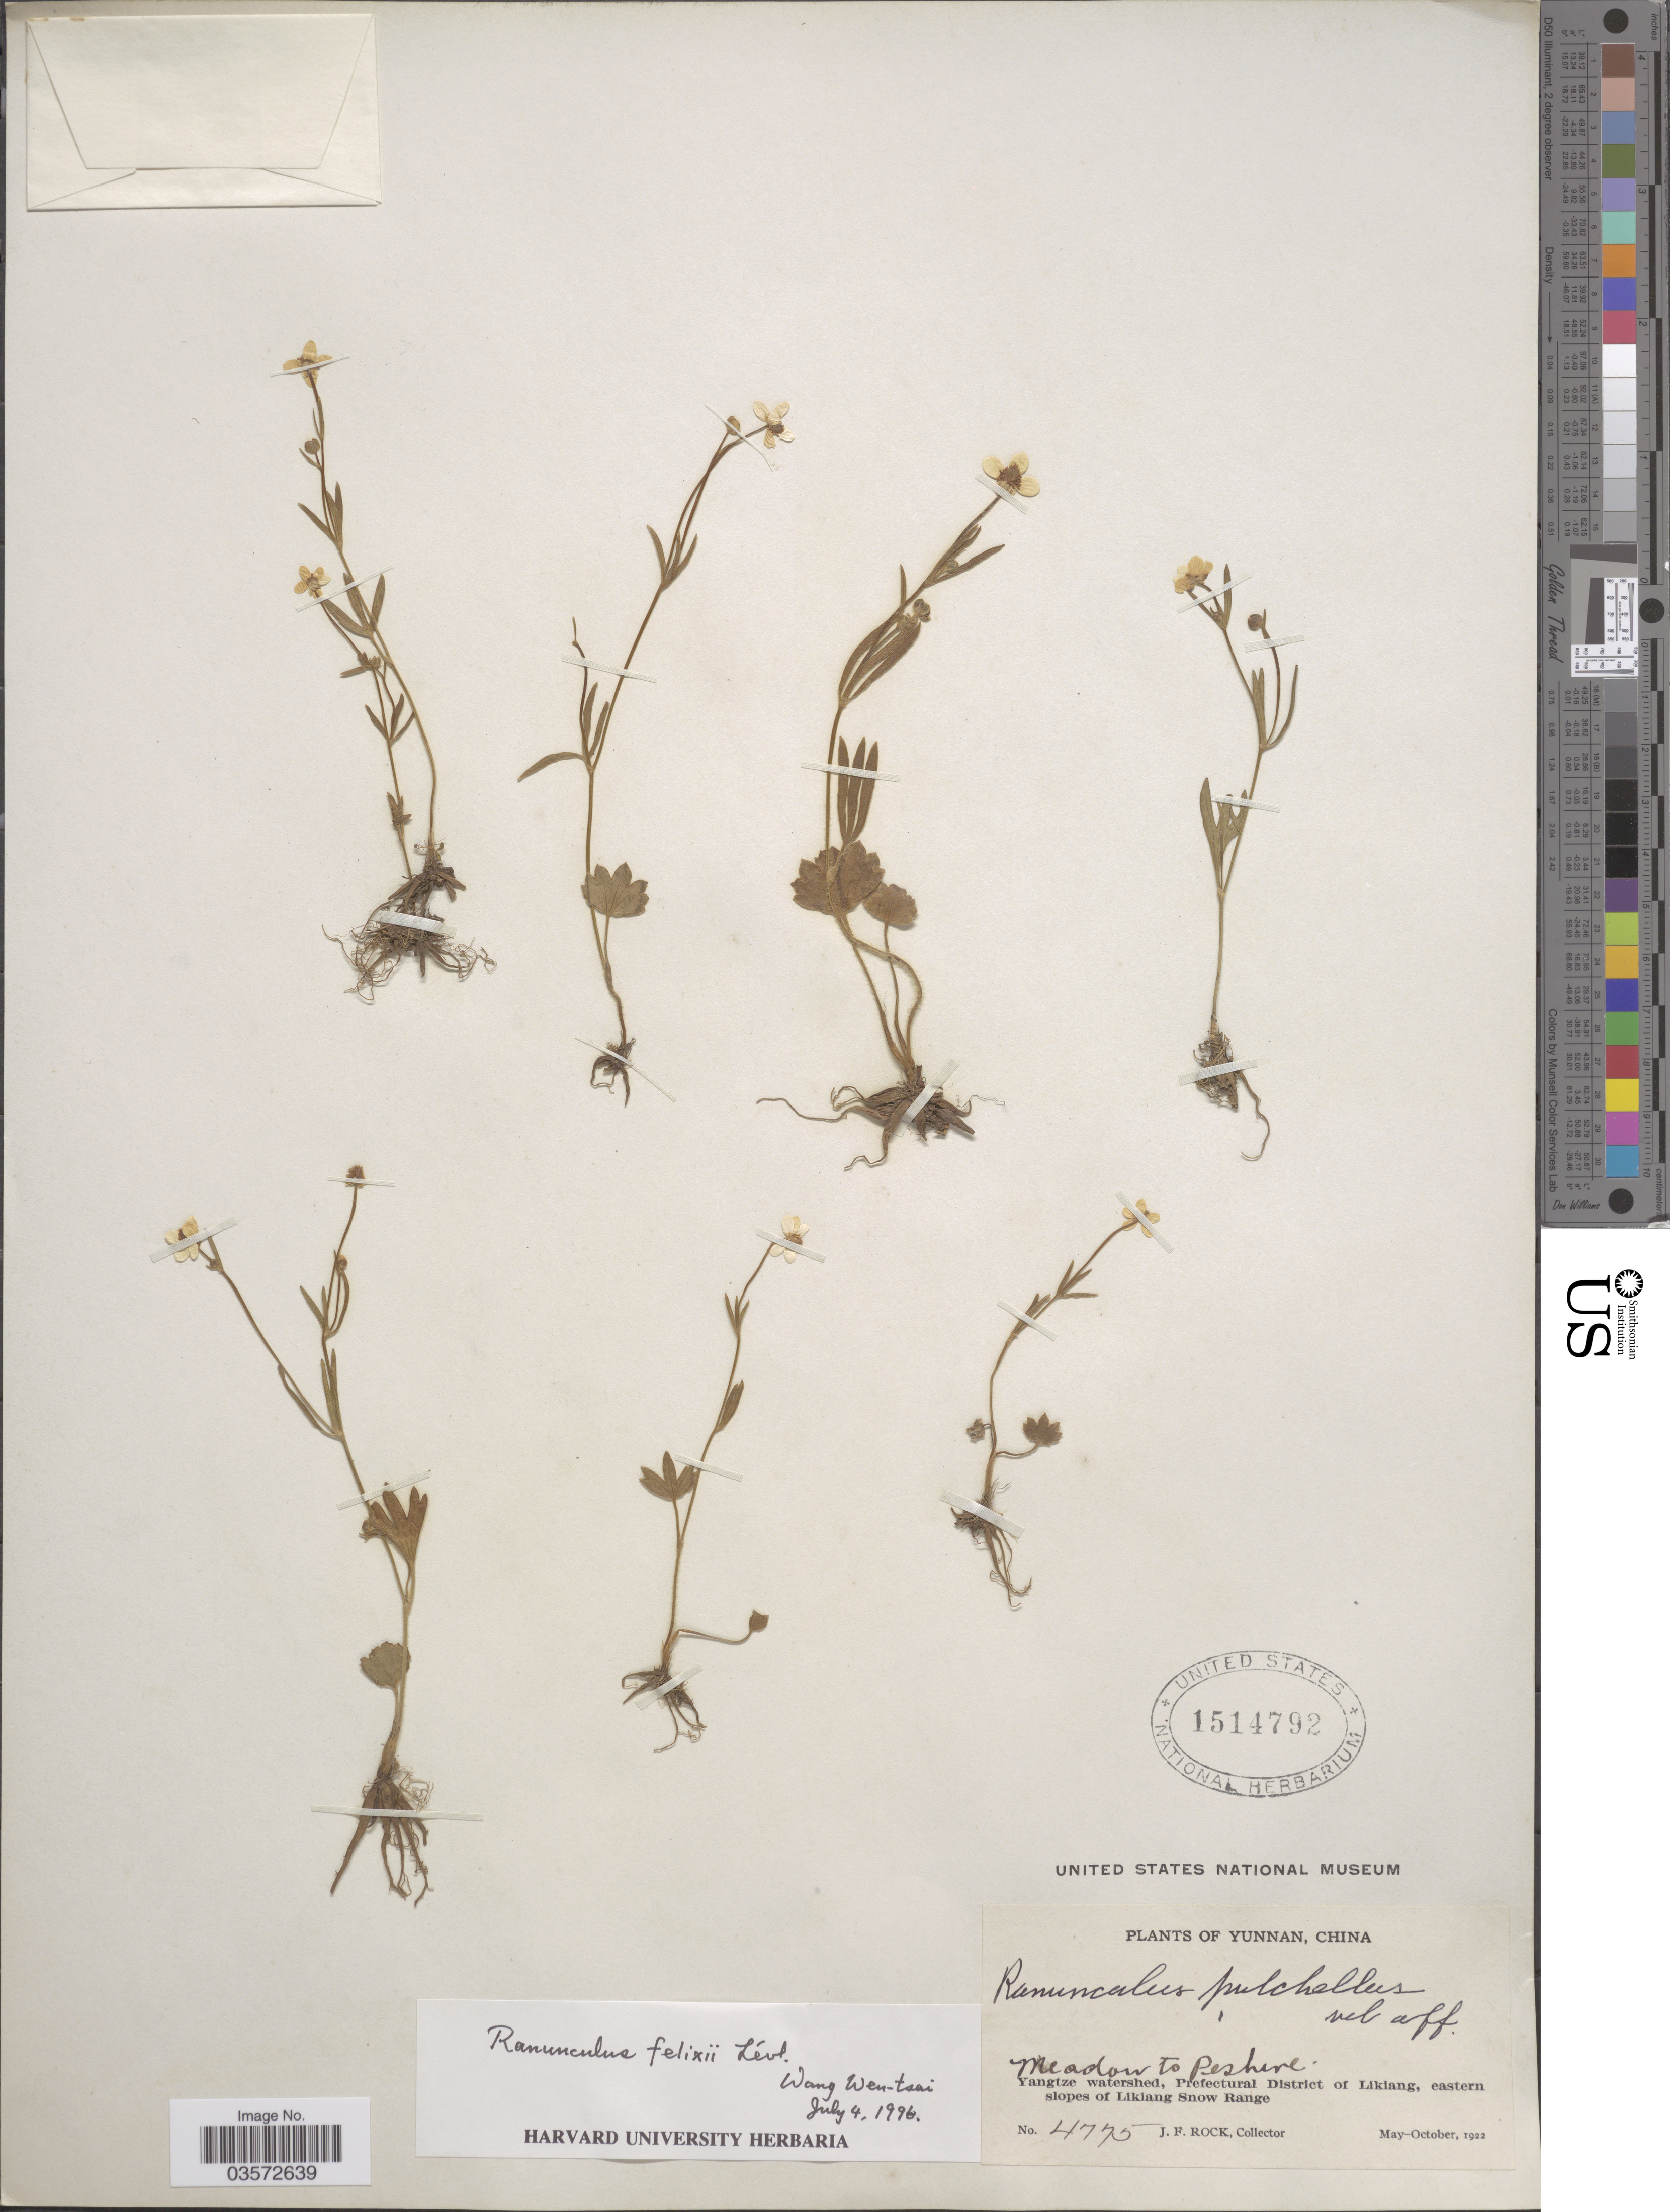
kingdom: Plantae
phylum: Tracheophyta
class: Magnoliopsida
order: Ranunculales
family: Ranunculaceae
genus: Ranunculus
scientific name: Ranunculus felixii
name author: H. Lév.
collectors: J. Rock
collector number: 4775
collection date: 1922-05/1922-10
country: China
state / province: Yunnan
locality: Meadow to Pershire. Yangtze watershed, Prefectural District of Likiang, eastern slopes of Likiang Snow Range.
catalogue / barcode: US 1514792